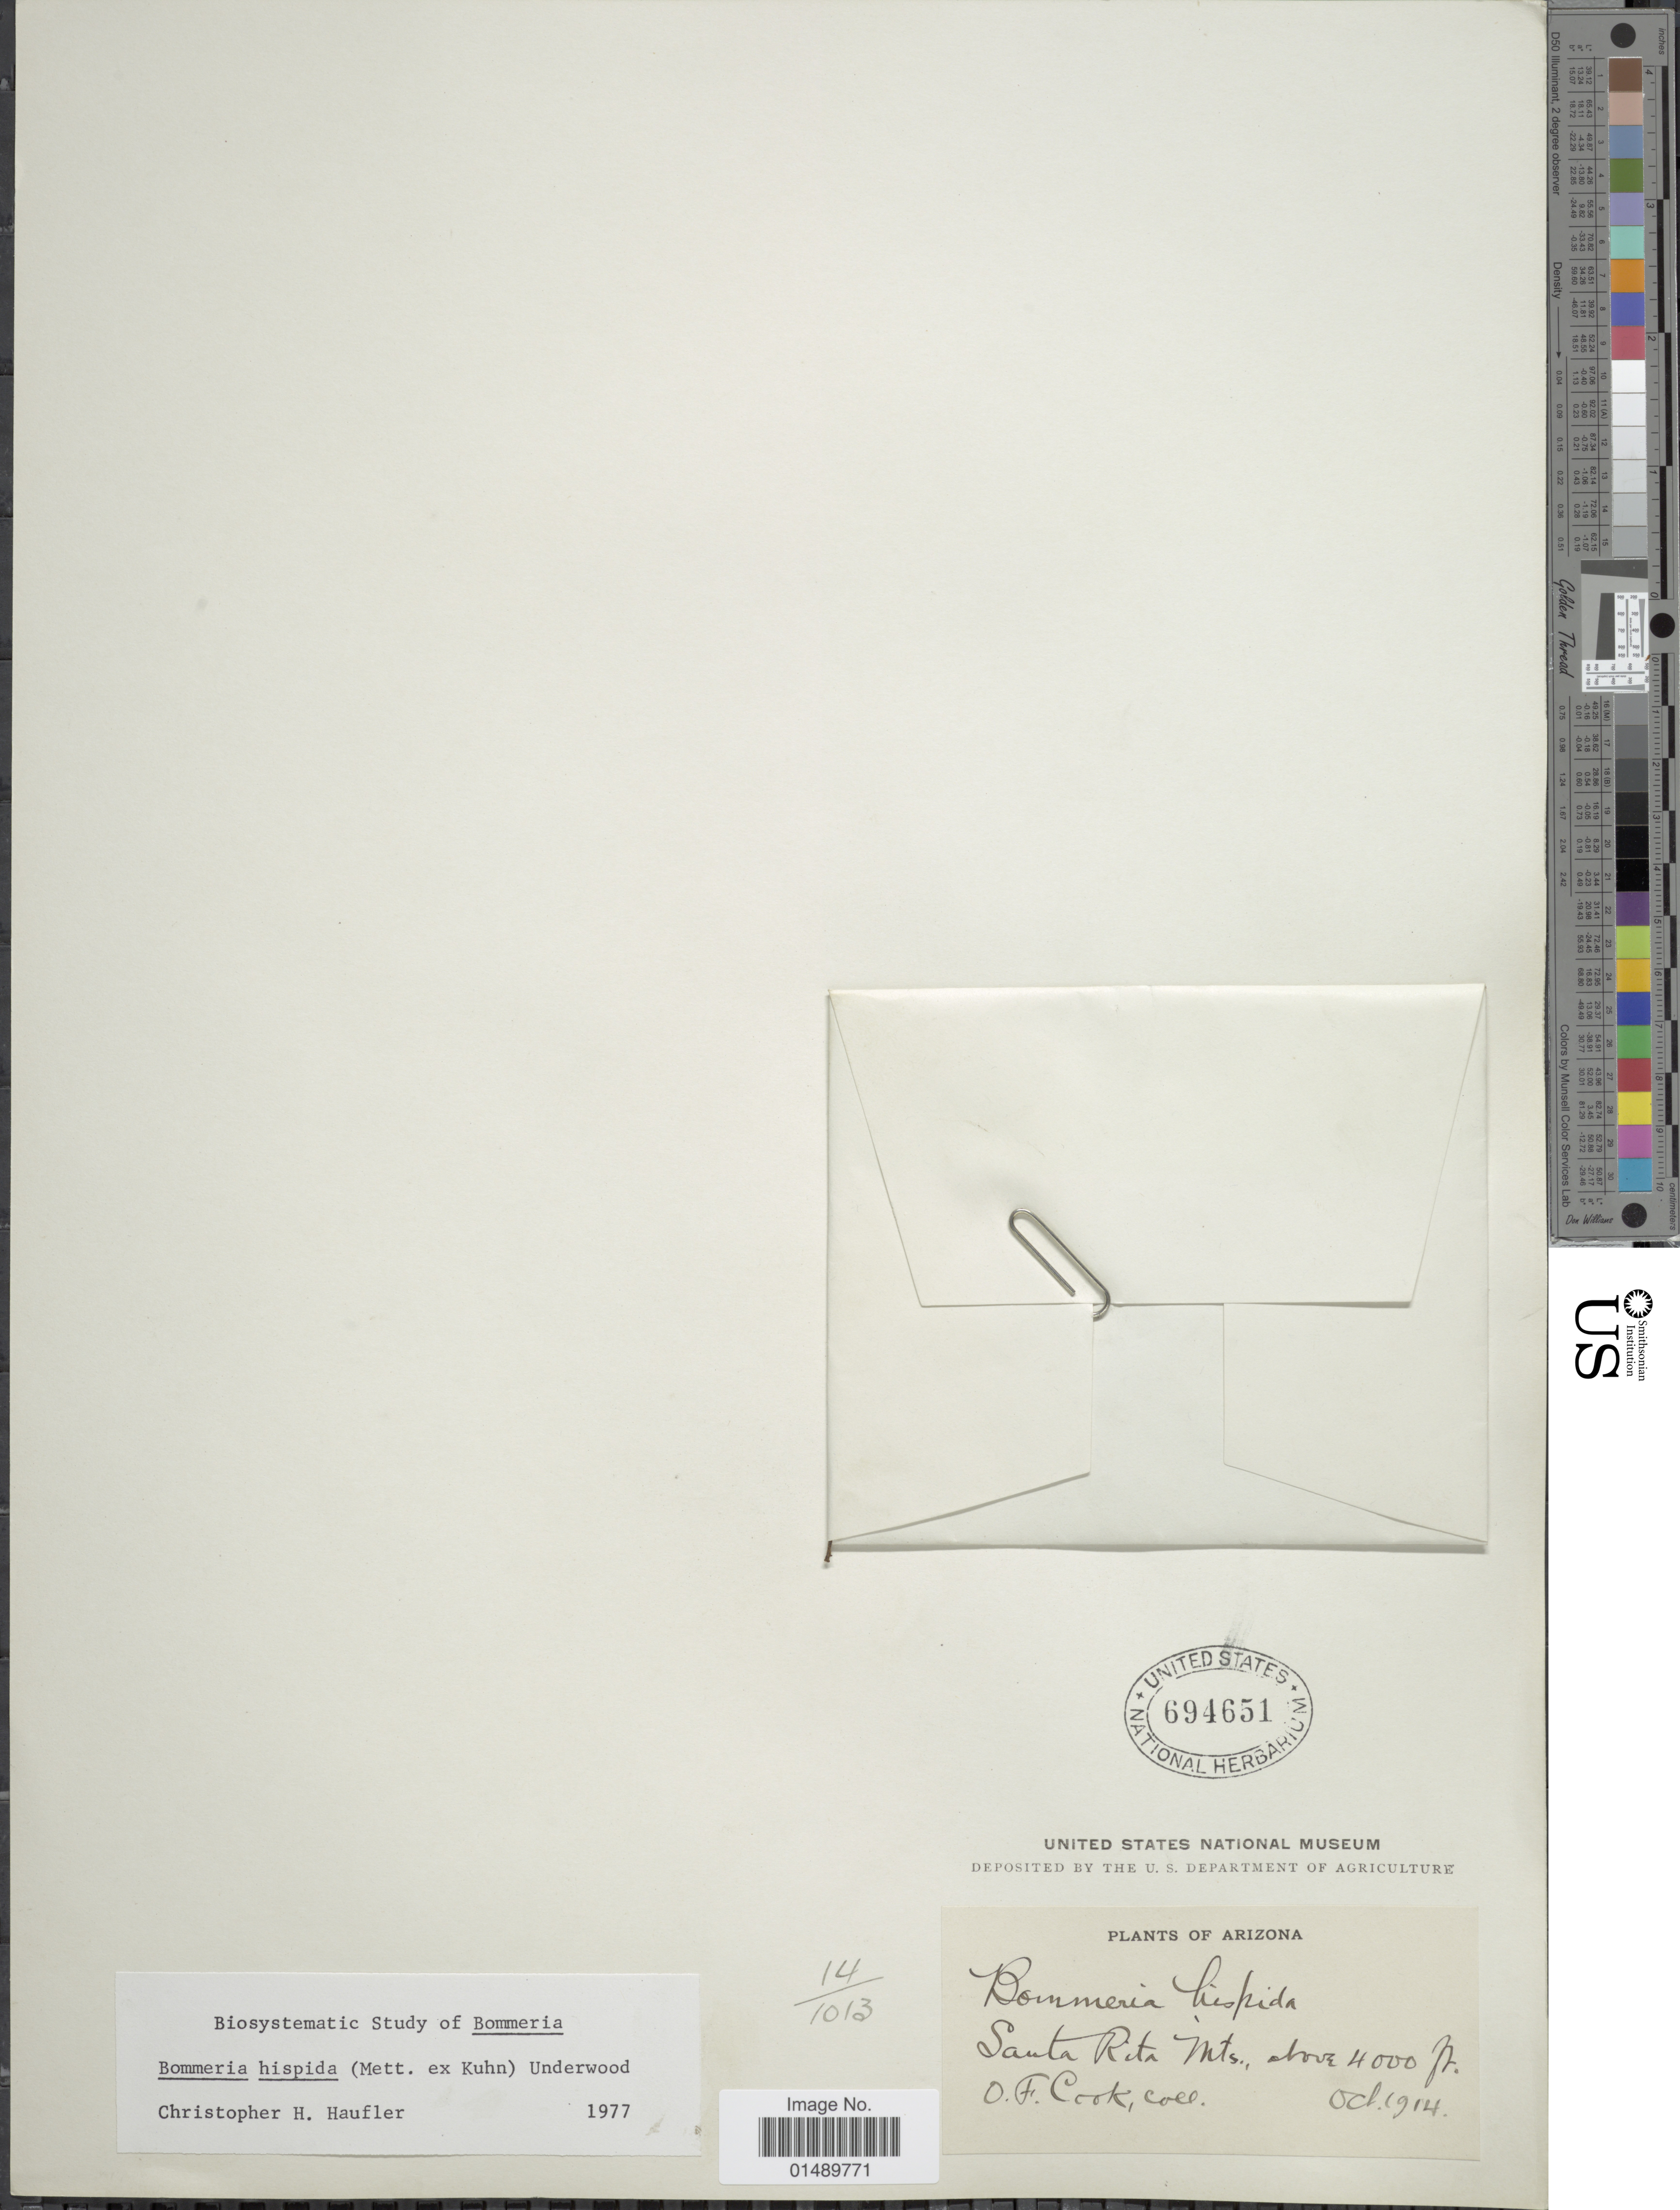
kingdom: Plantae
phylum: Tracheophyta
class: Polypodiopsida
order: Polypodiales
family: Pteridaceae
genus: Bommeria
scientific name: Bommeria hispida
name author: (Mett. ex Kuhn) Underw.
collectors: O. F. Cook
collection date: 1914-10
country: United States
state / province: Arizona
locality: Arizona, Santa Rita Mts.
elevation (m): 1219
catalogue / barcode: US 694651